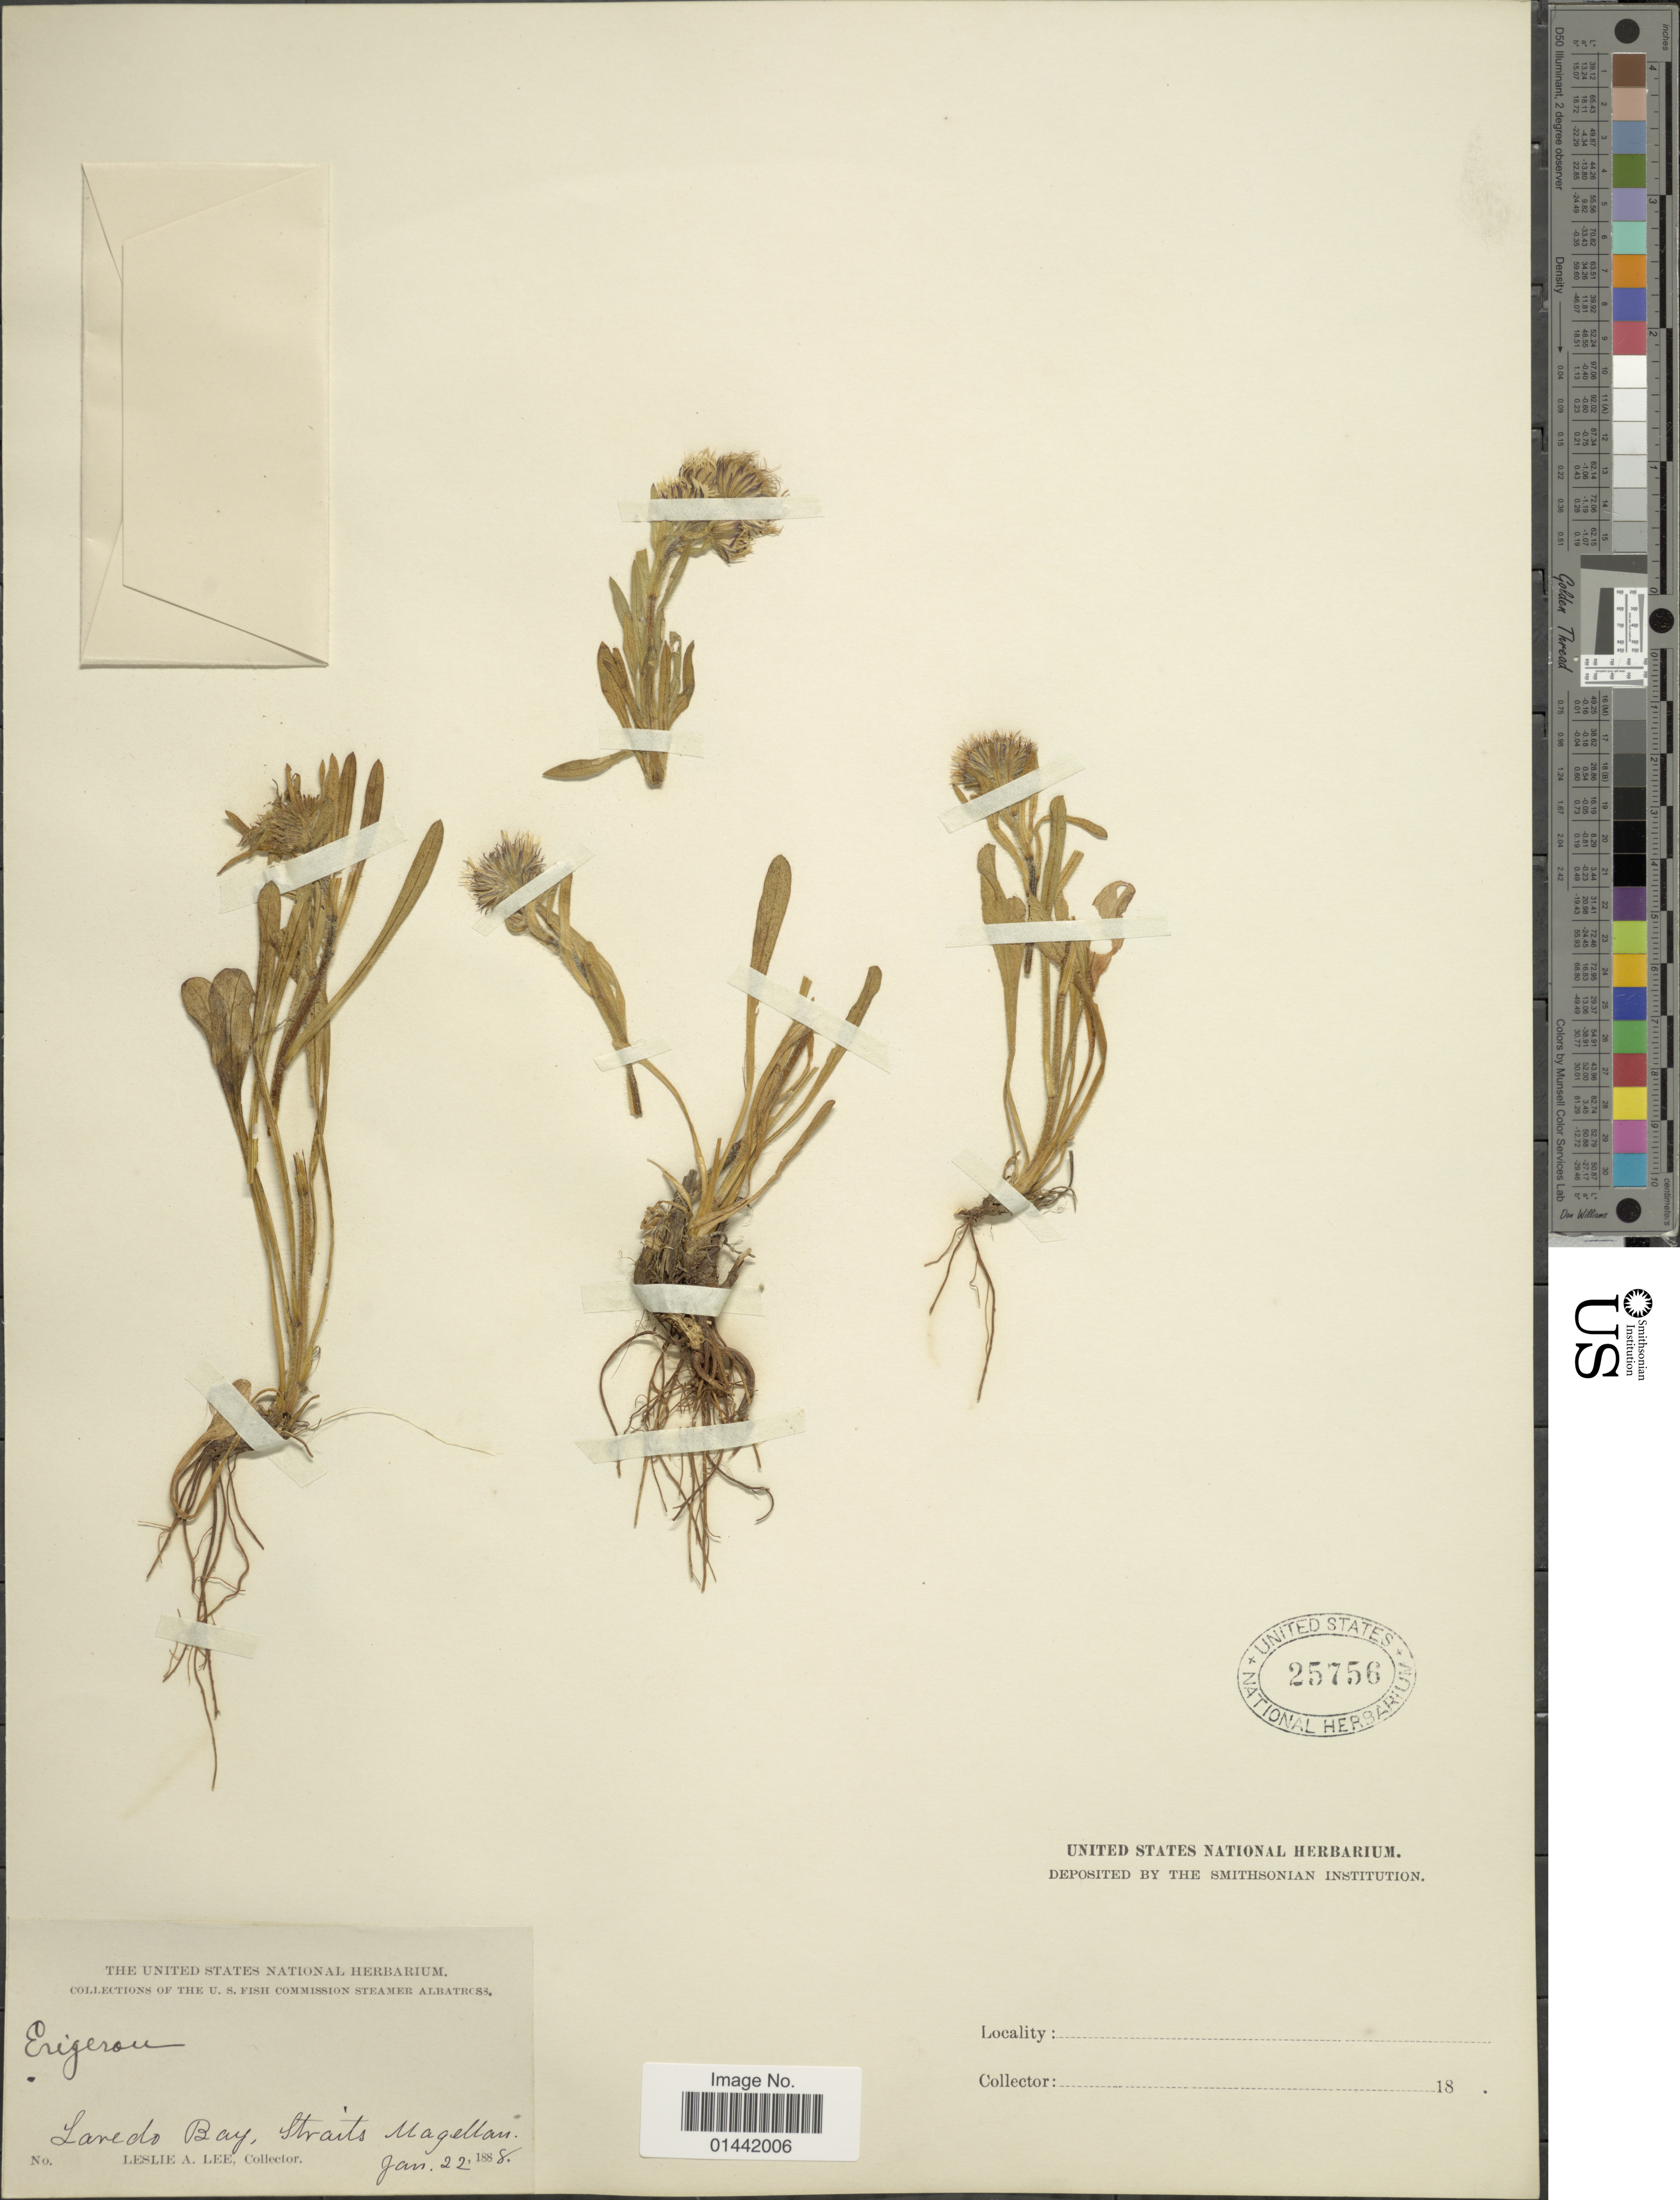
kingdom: Plantae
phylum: Tracheophyta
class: Magnoliopsida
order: Asterales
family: Asteraceae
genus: Erigeron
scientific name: Erigeron alpinus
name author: L.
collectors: L. Lee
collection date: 1888-01-22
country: Chile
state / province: Magallanes y de la Antártica Chilena (XII)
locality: Laredo Bay, Straits Magellan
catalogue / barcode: US 25756